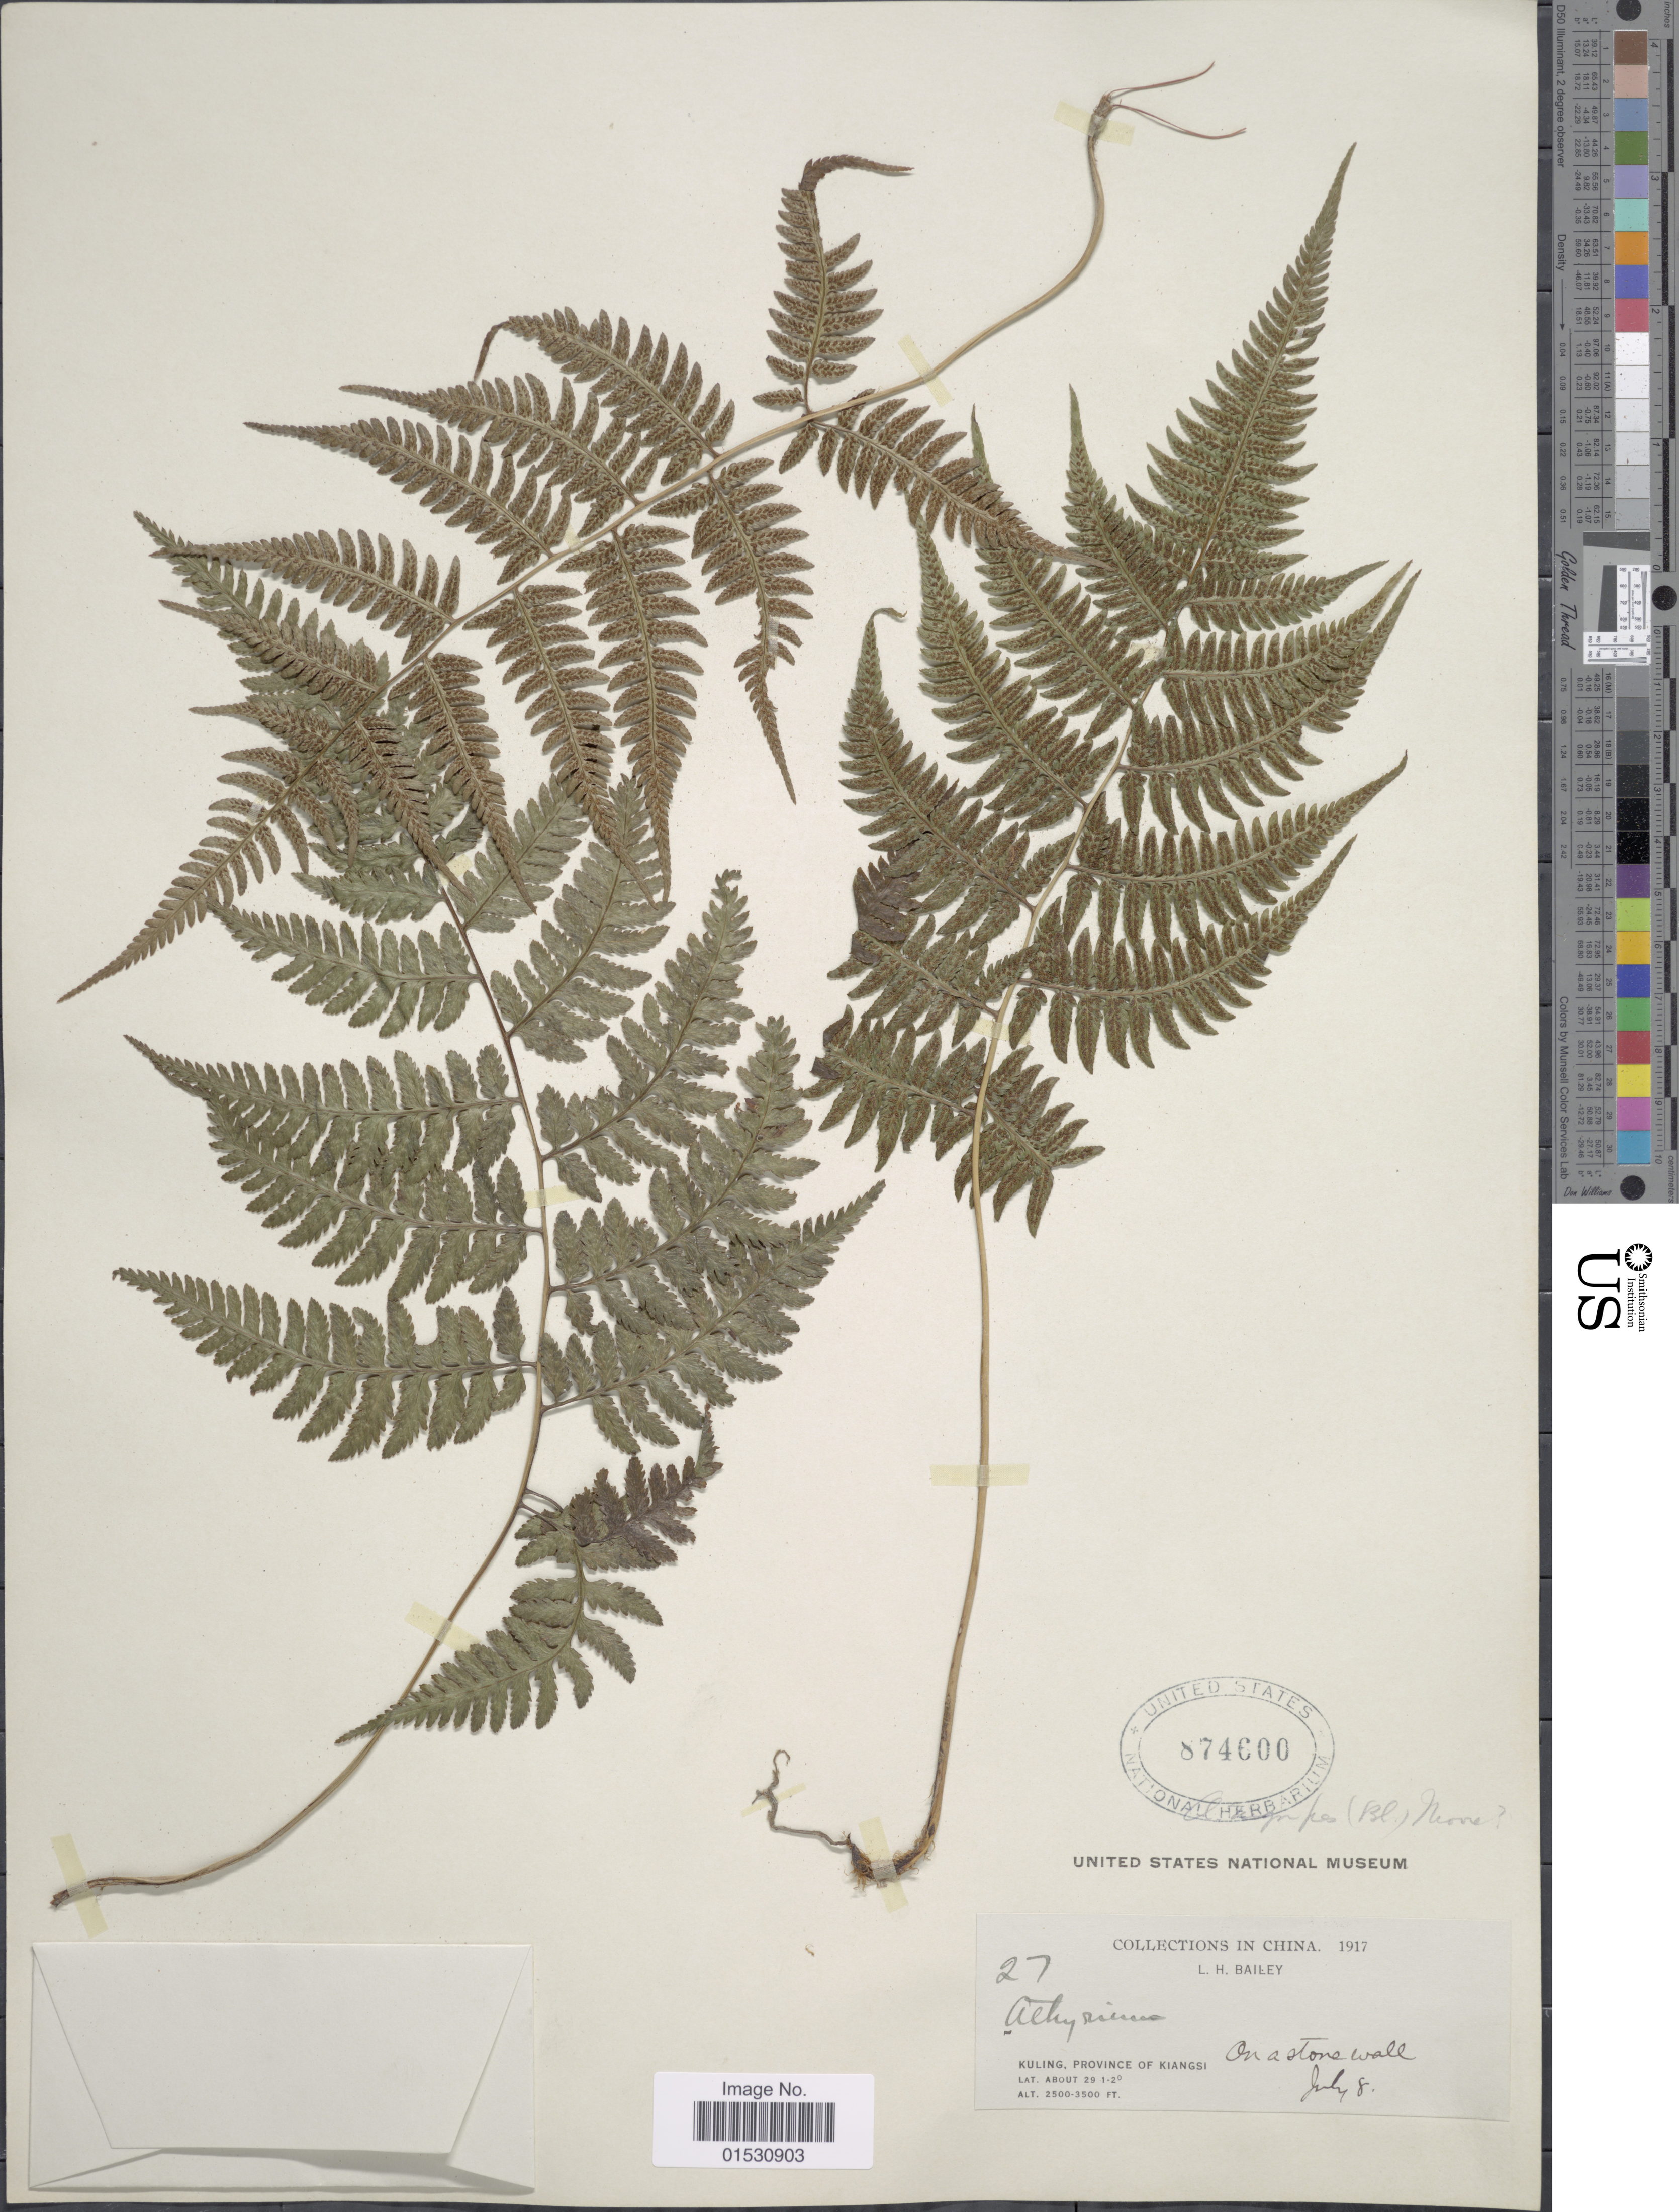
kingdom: Plantae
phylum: Tracheophyta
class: Polypodiopsida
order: Polypodiales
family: Athyriaceae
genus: Athyrium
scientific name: Athyrium nigripes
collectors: L. H. Bailey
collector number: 27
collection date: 1917-07-08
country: China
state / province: Jiangxi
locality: Kuling, Province of Kiangsi.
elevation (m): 762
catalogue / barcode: US 874600